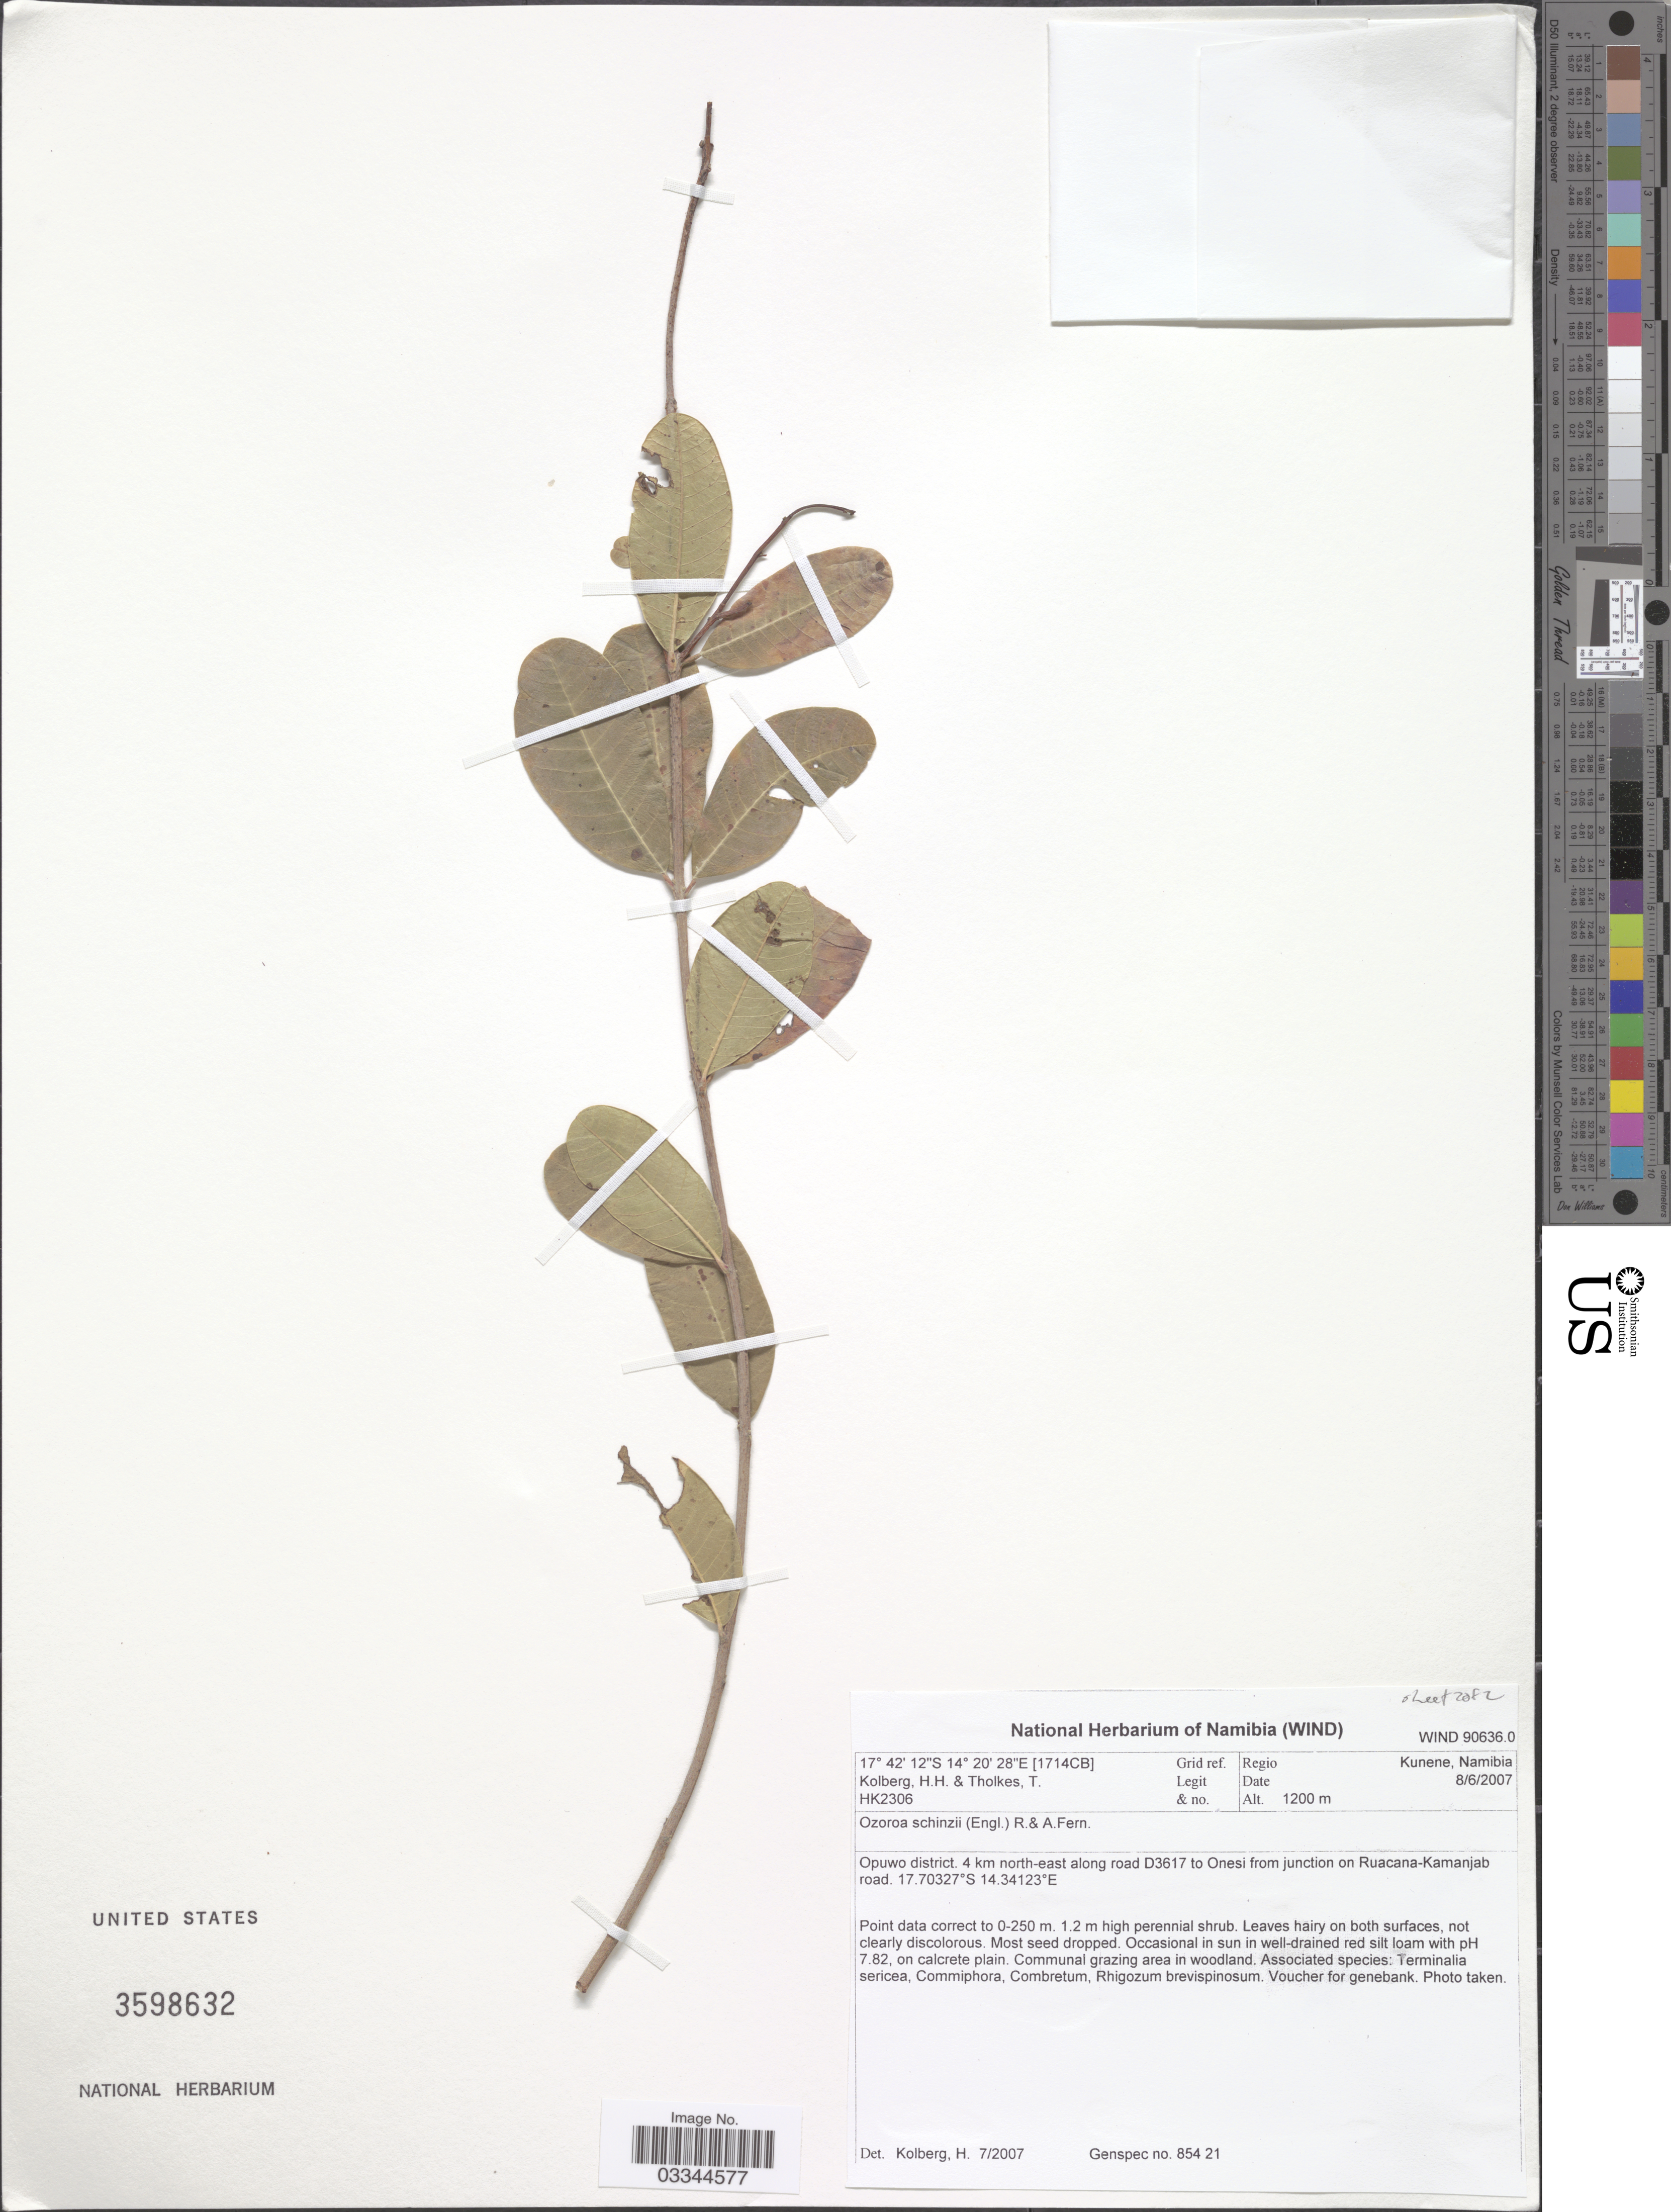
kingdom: Plantae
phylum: Tracheophyta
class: Magnoliopsida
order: Sapindales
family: Anacardiaceae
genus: Ozoroa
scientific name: Ozoroa schinzii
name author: (Engl.) R. Fern. & A. Fern.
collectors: H. H. Kolberg & T. Tholkes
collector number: HK2306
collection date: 2007-06-08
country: Namibia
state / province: Kunene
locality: [1714CB] Grid ref. Regio Kunene, Namibia. Opuwo district. 4 km north-east along road D3617 to Onesi from junction on Ruacana-Kamanjab road.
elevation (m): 1200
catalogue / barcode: US 3598632